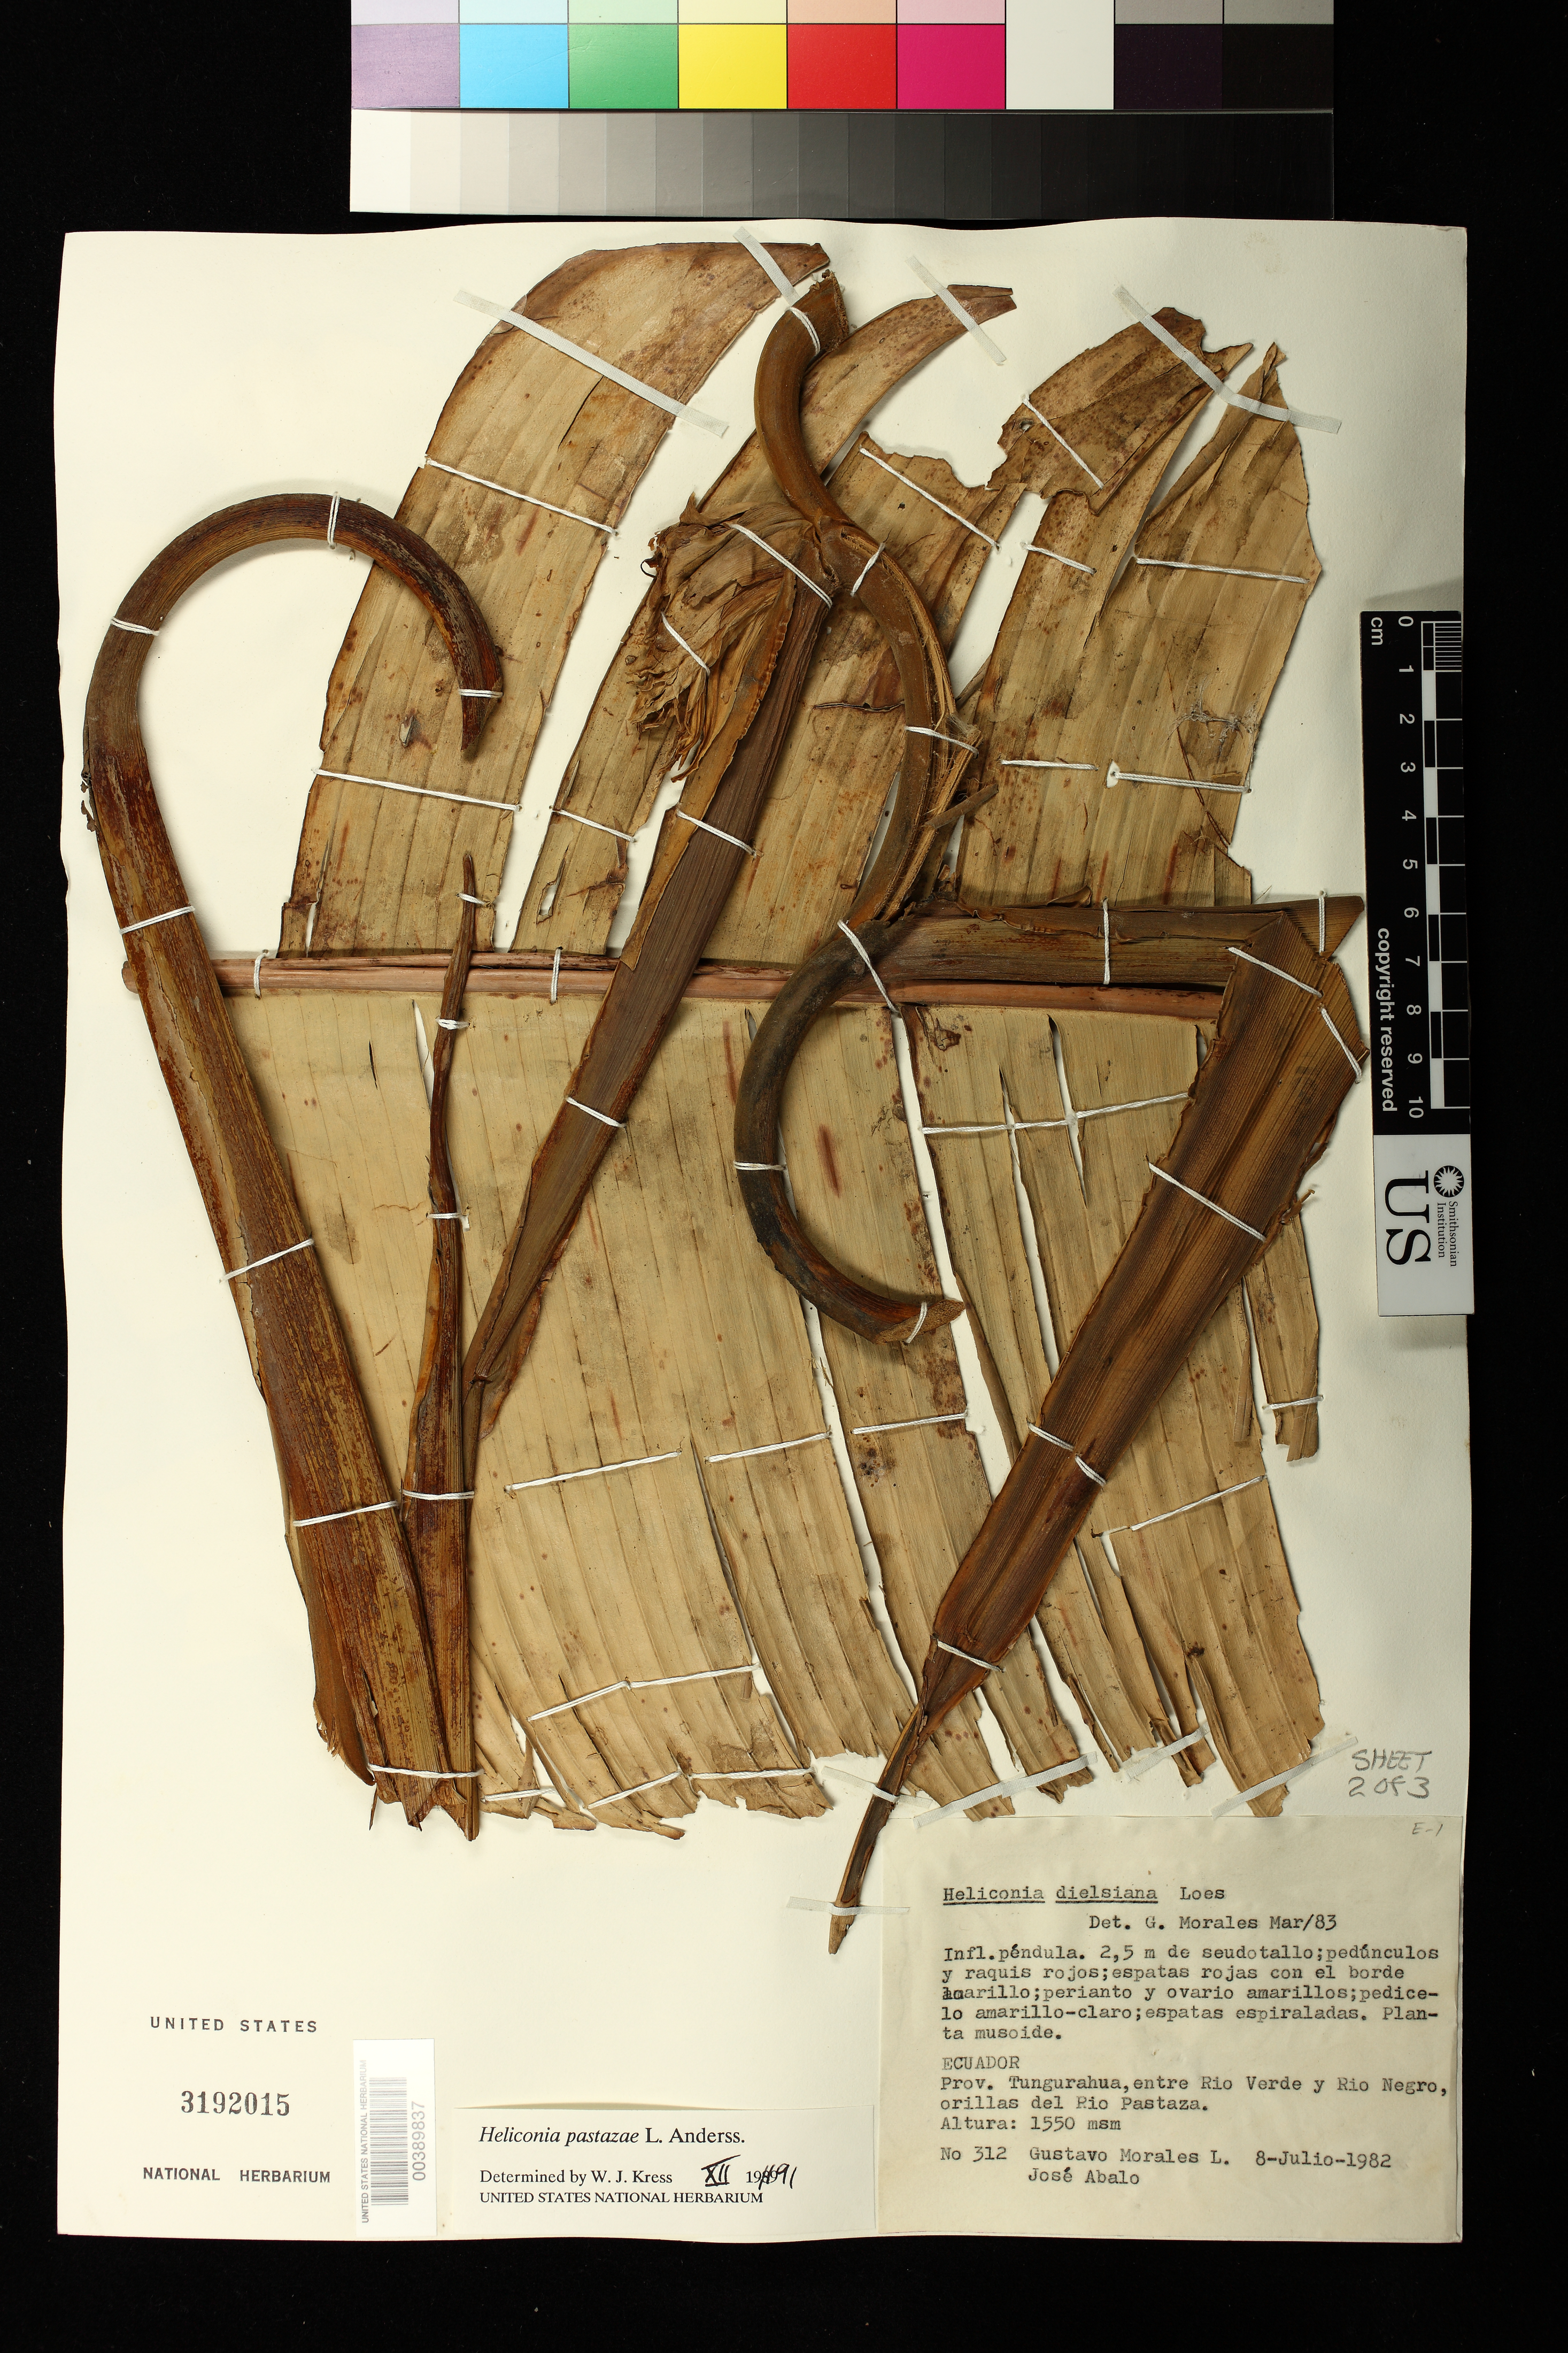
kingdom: Plantae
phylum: Tracheophyta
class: Liliopsida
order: Zingiberales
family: Heliconiaceae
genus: Heliconia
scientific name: Heliconia pastazae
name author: L. Andersson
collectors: G. Morales L. & J. E. Abalo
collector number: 312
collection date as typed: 08 Jul 1982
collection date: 1982-07-08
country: Ecuador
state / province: Tungurahua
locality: Entre Rio Verde y Rio Negro, Orilas del Rio pastaza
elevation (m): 1550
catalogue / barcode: US 3192015